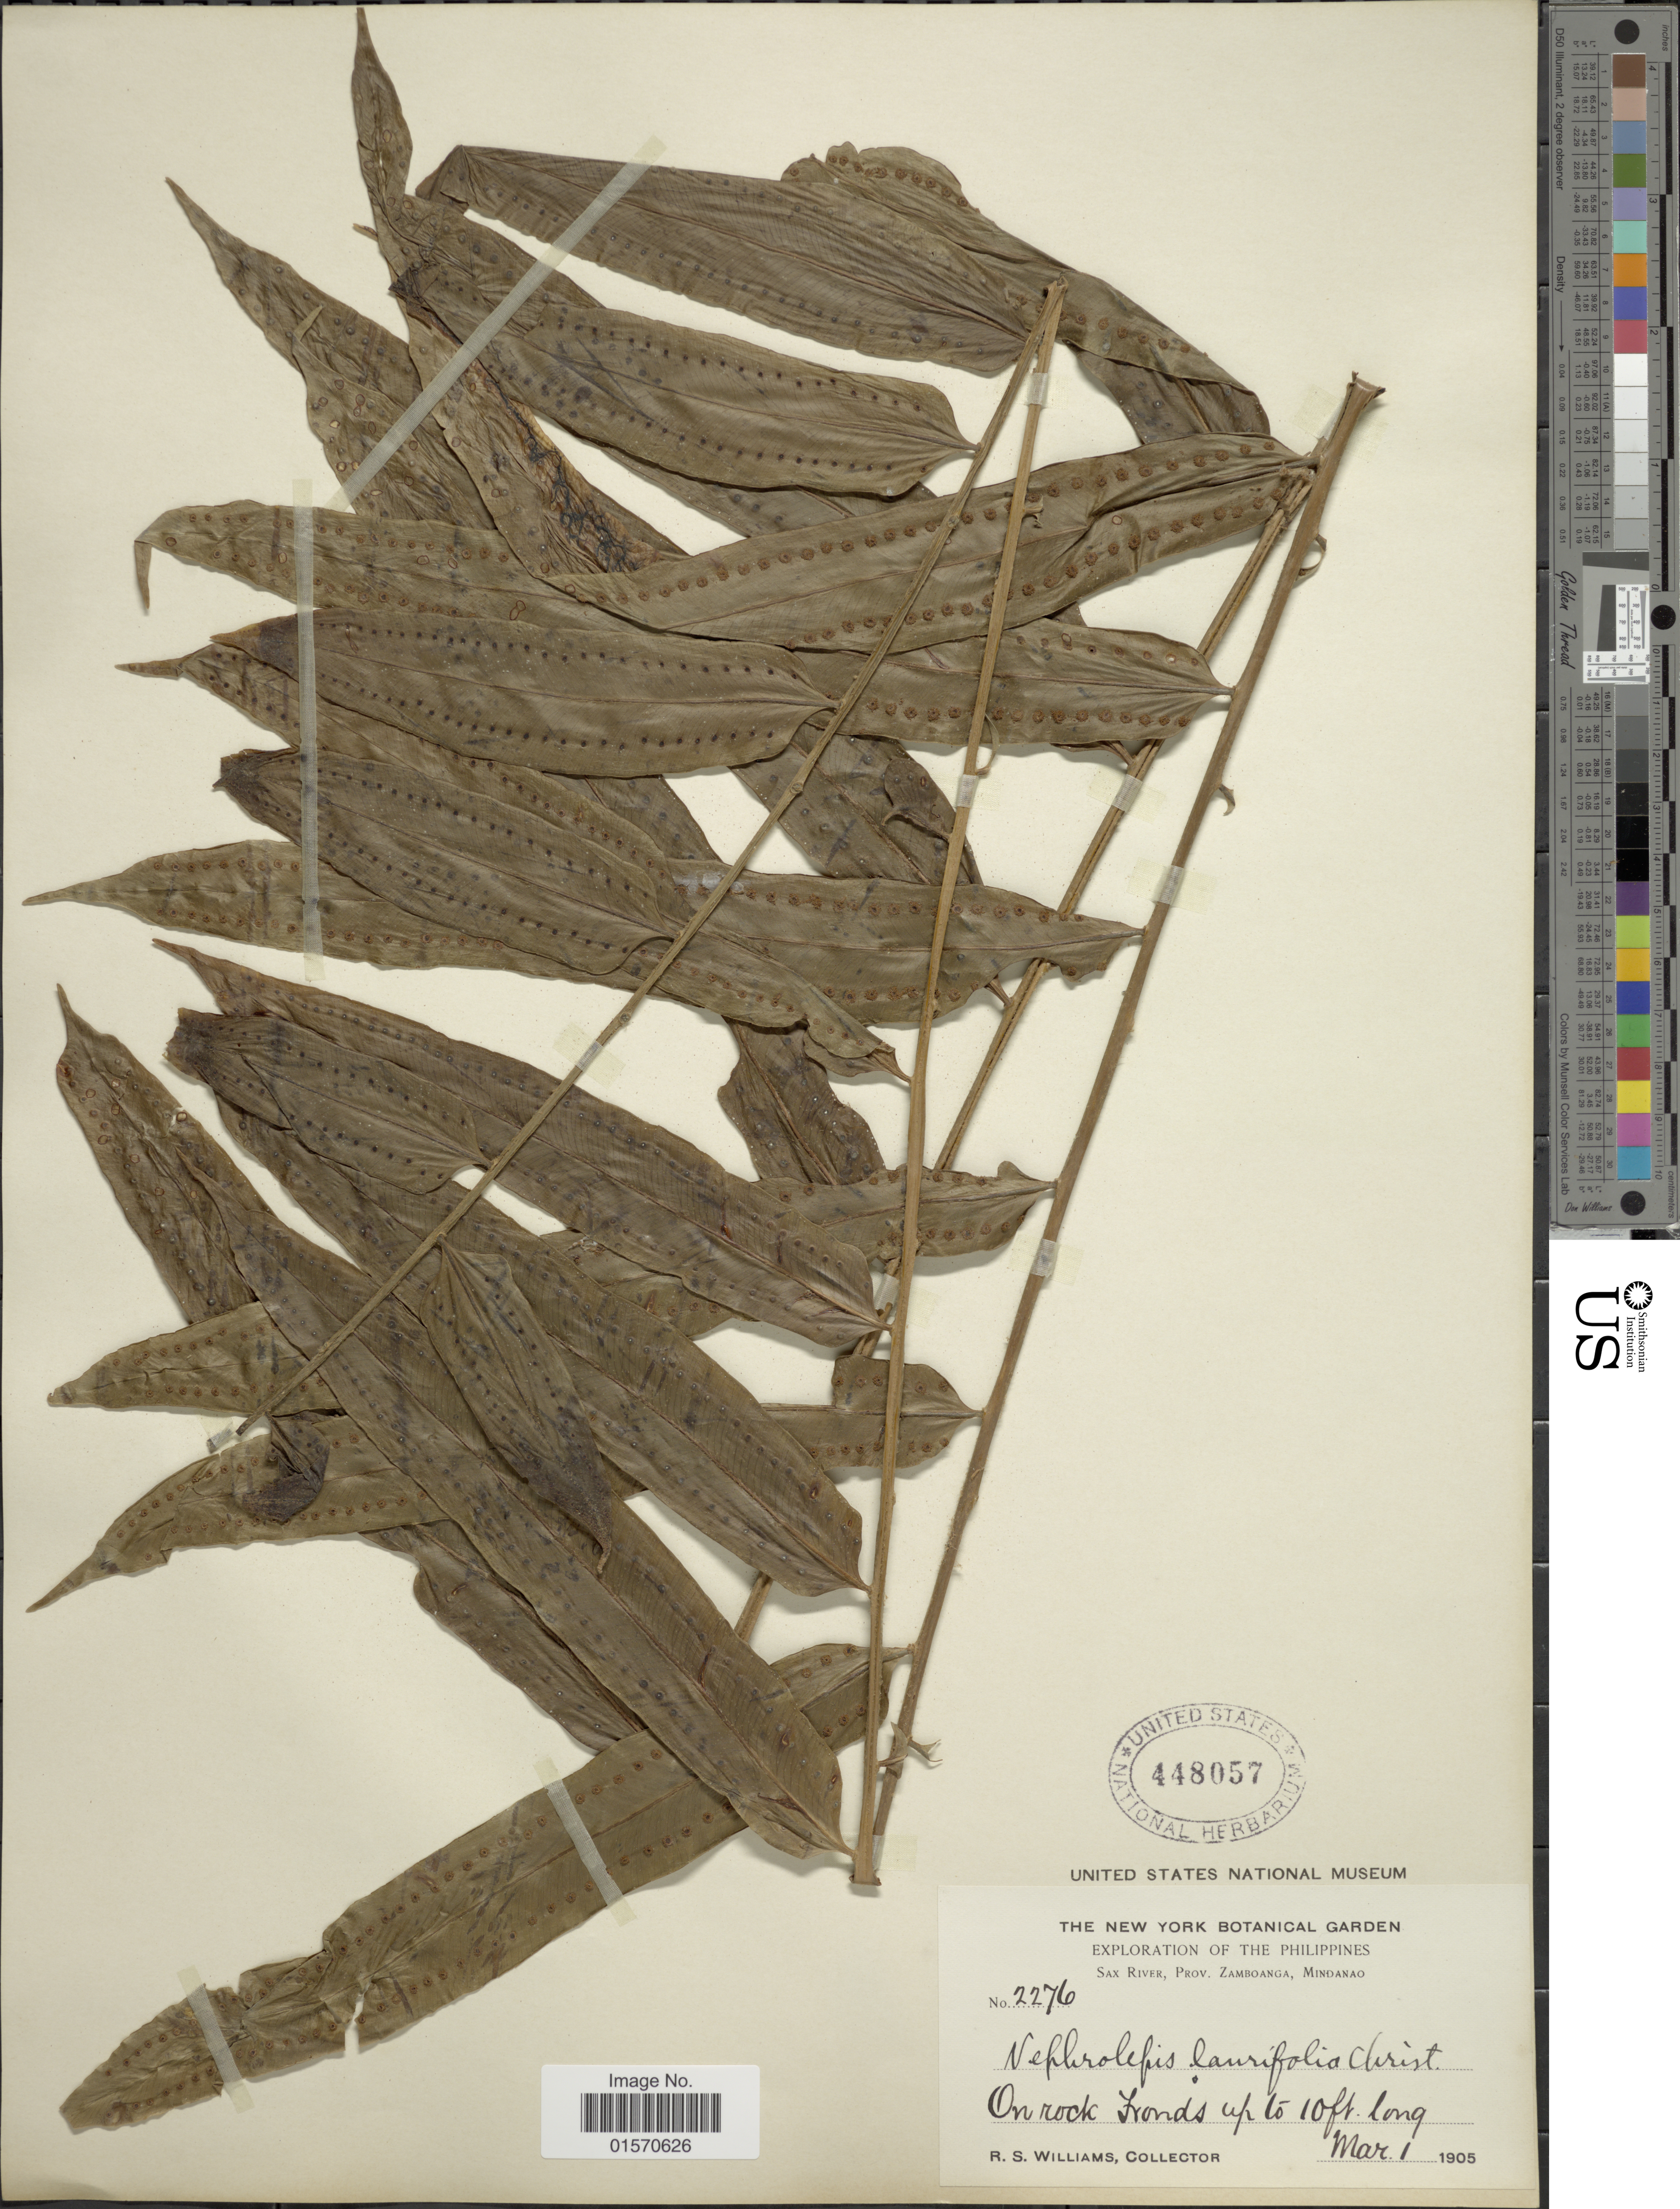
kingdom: Plantae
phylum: Tracheophyta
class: Polypodiopsida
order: Polypodiales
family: Nephrolepidaceae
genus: Nephrolepis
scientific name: Nephrolepis laurifolia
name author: Christ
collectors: R. S. Williams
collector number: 2276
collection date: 1905-03-01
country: Philippines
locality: Sax River, Prov. Zamboanga, Mindanao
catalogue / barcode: US 448057